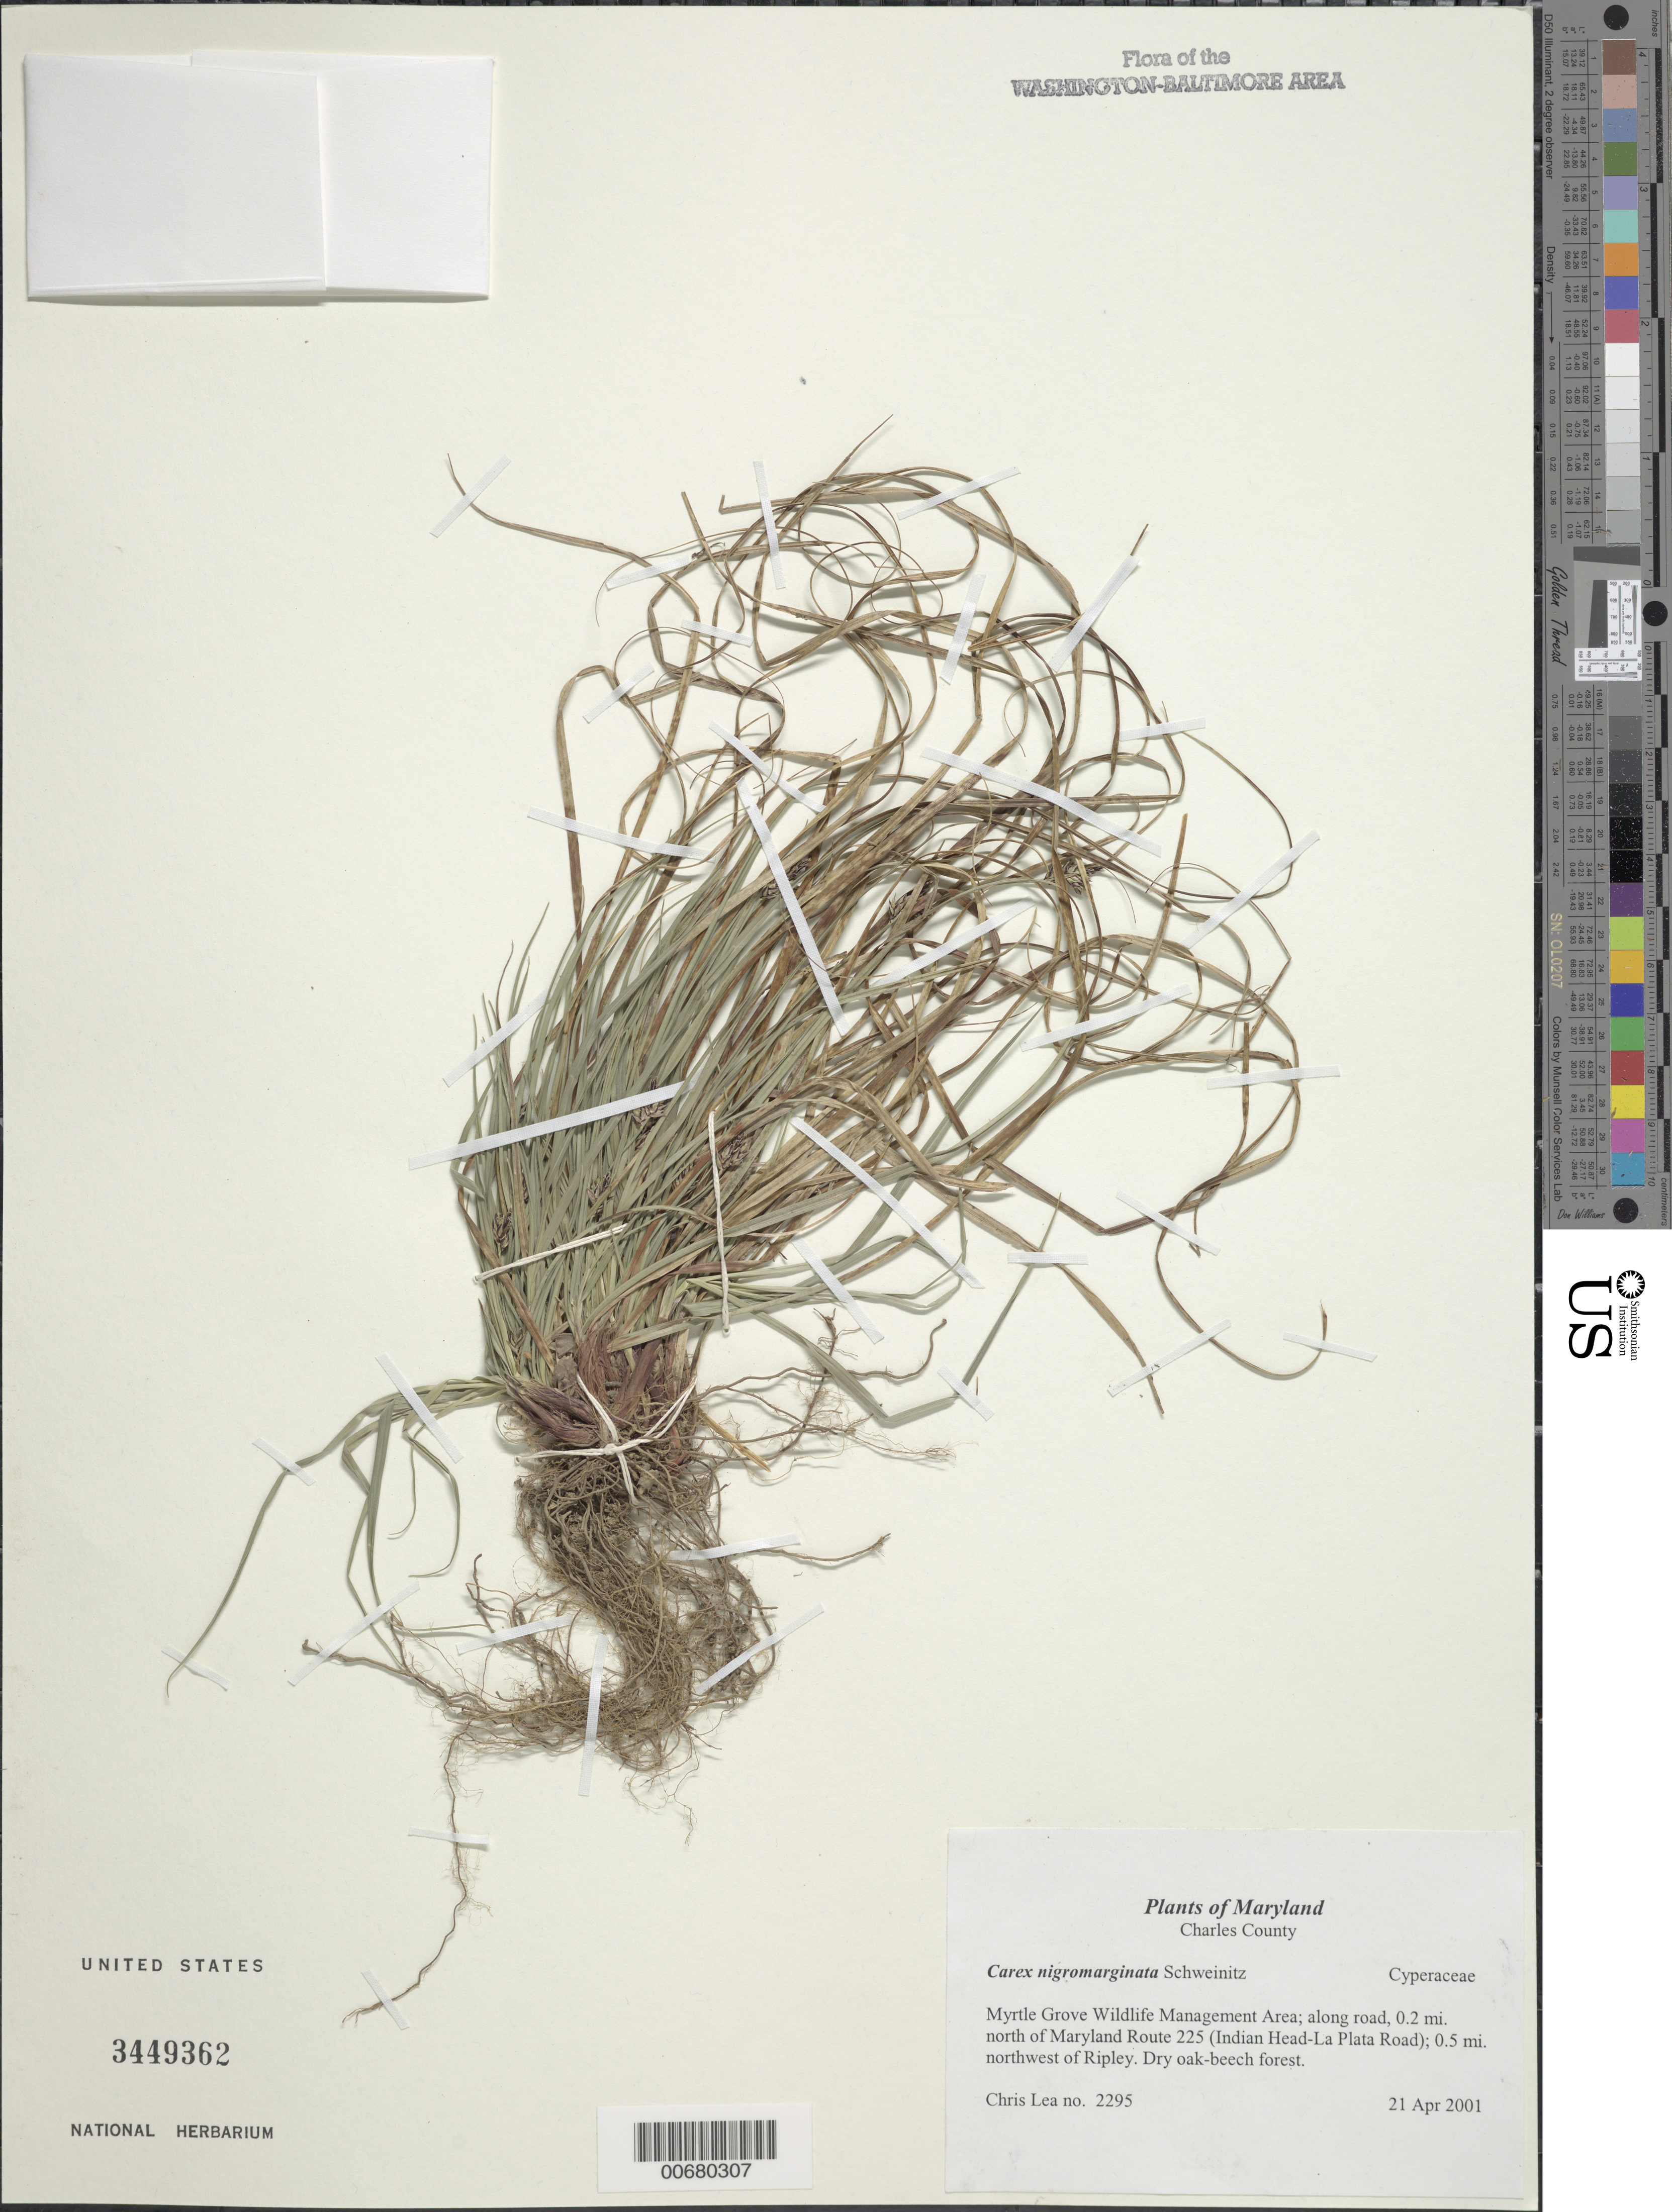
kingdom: Plantae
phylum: Tracheophyta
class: Liliopsida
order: Poales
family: Cyperaceae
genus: Carex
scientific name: Carex nigromarginata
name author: Schwein.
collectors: C. Lea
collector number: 2295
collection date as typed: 21 Apr 2001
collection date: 2001-04-21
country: United States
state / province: Maryland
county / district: Charles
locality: Myrtle Grove Wildlife Management Area; along road, 0.2 mi. north of Maryland Route 225 (Indian Head - La Plata Road); 0.5 mi. northwest of Ripley.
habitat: Dry oak-beech forest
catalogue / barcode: US 3449362